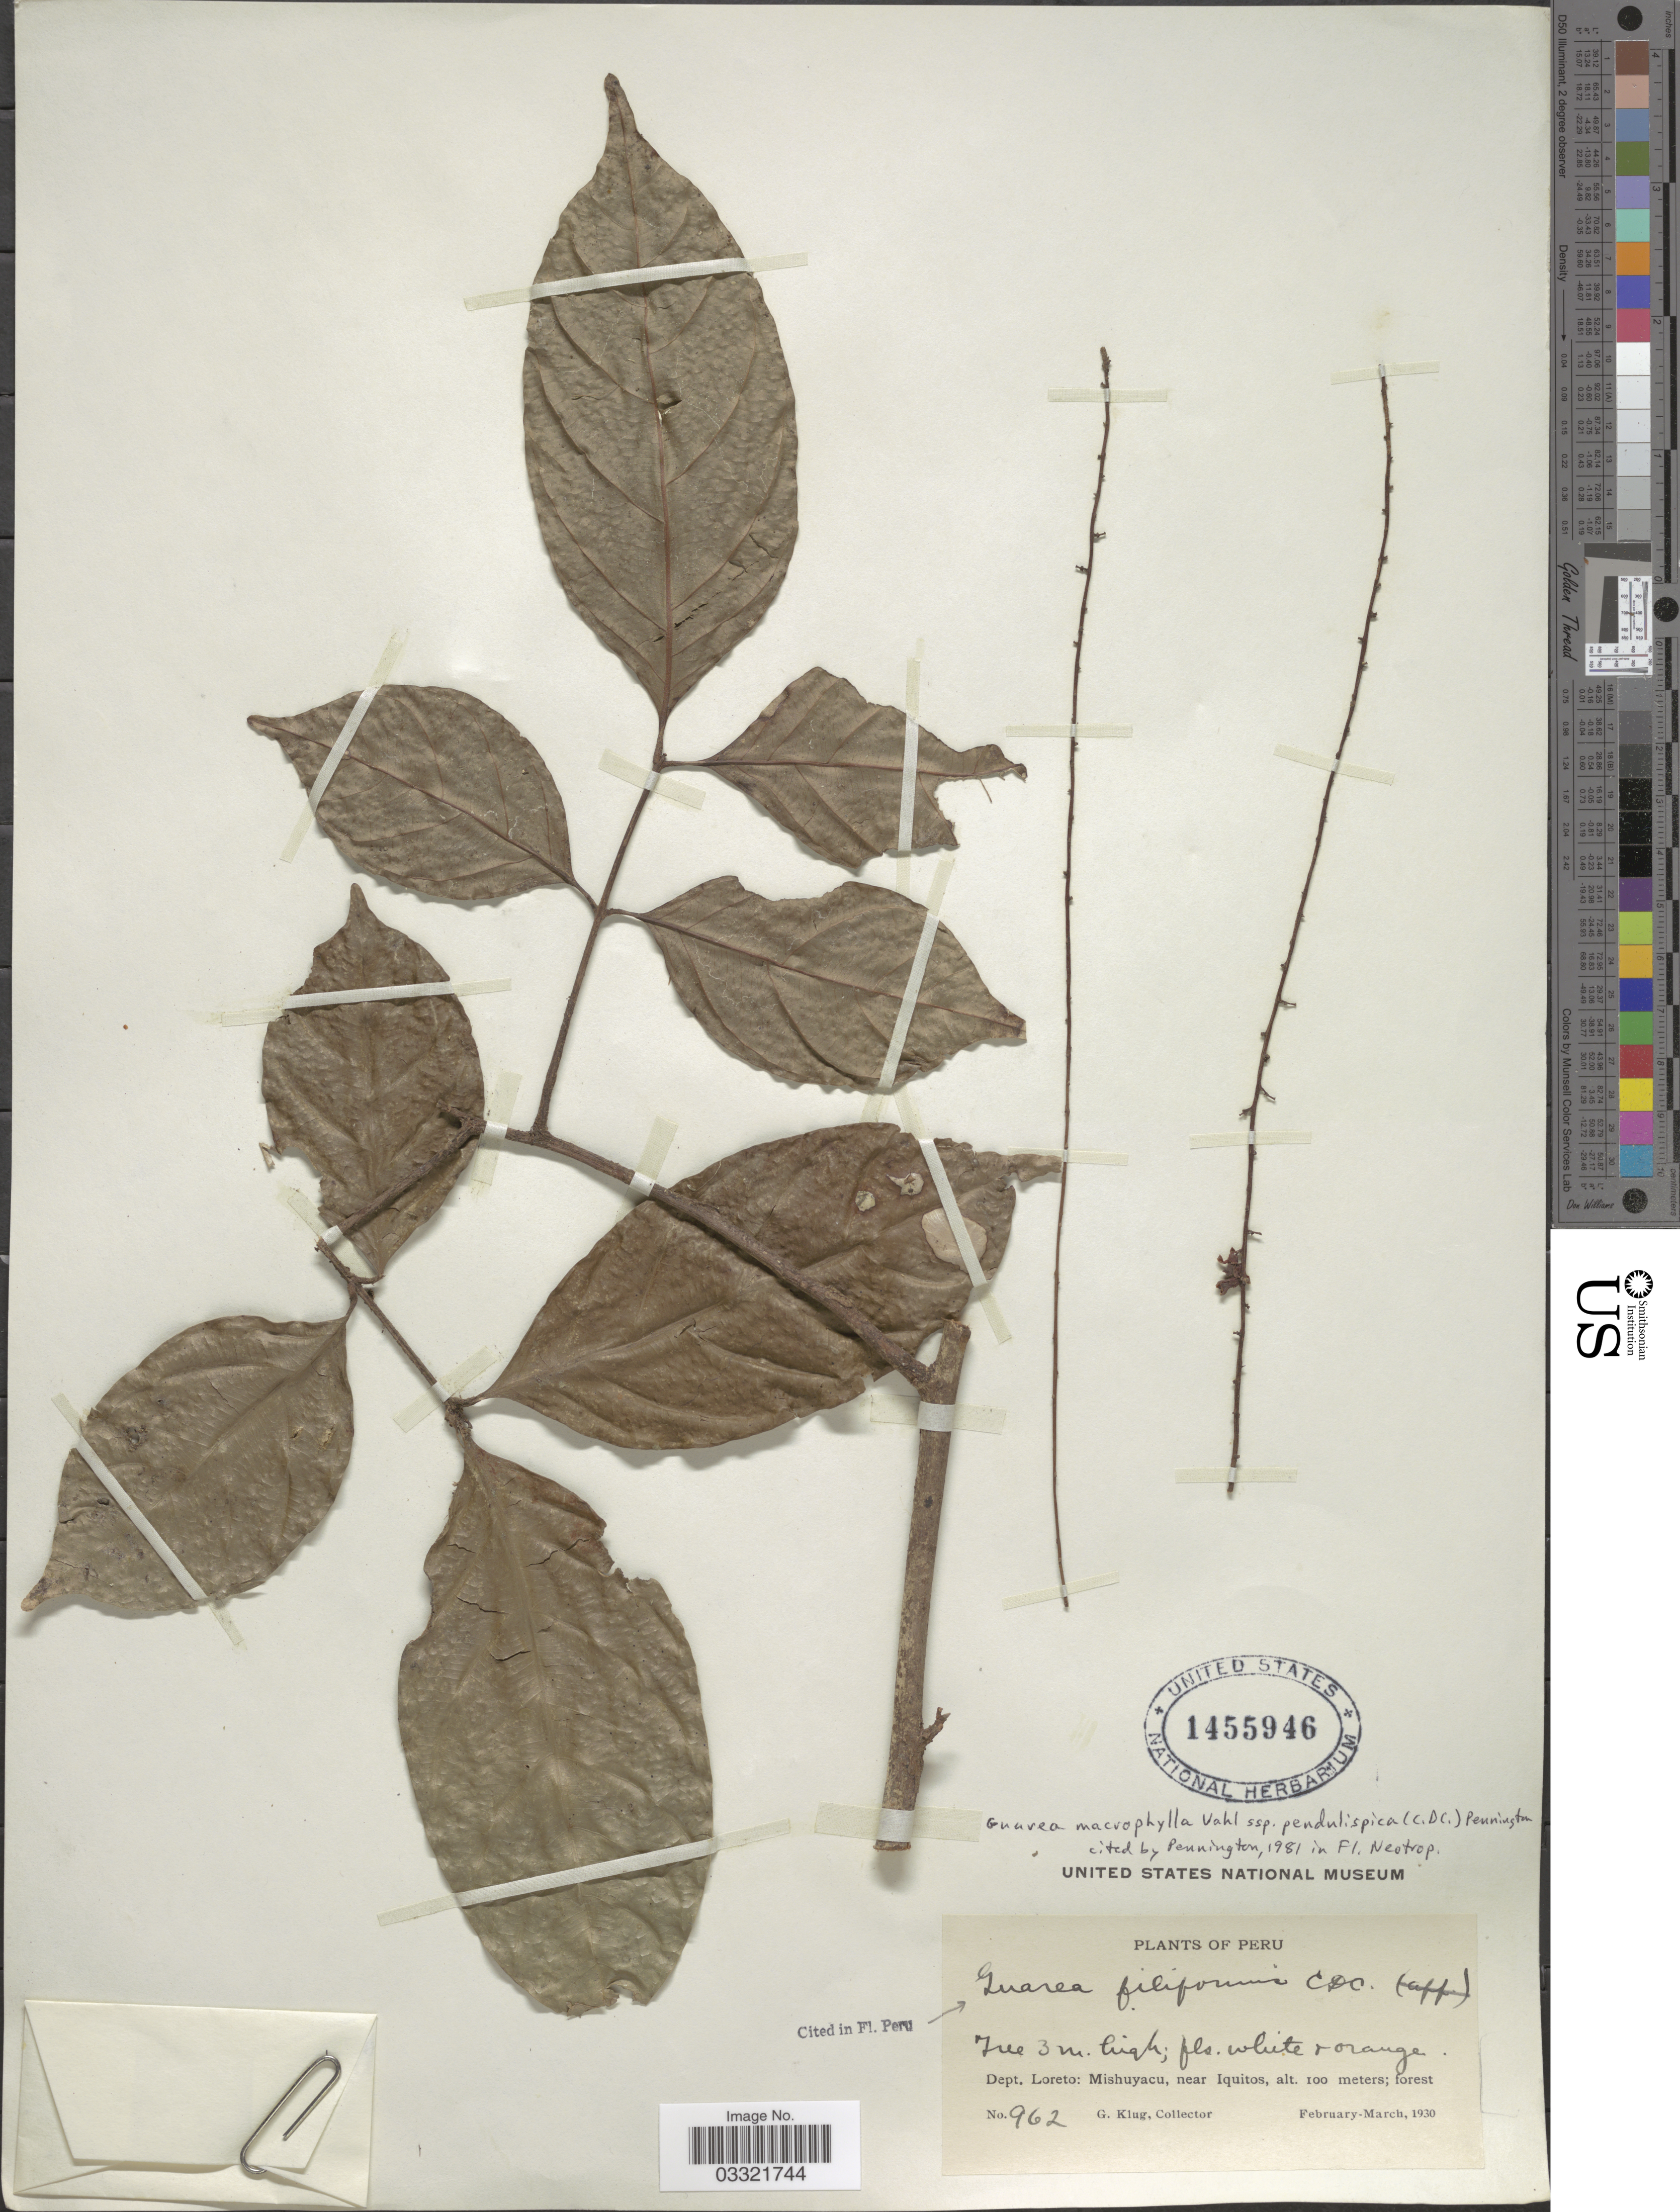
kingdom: Plantae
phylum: Tracheophyta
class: Magnoliopsida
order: Sapindales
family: Meliaceae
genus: Guarea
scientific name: Guarea macrophylla subsp. pendulispica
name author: (C. DC.) T.D. Penn.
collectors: G. Klug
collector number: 962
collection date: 1930-02/1930-03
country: Peru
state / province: Loreto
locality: Dept. Loreto: Mishuyacu, near Iquitos.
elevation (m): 100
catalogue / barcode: US 1455946